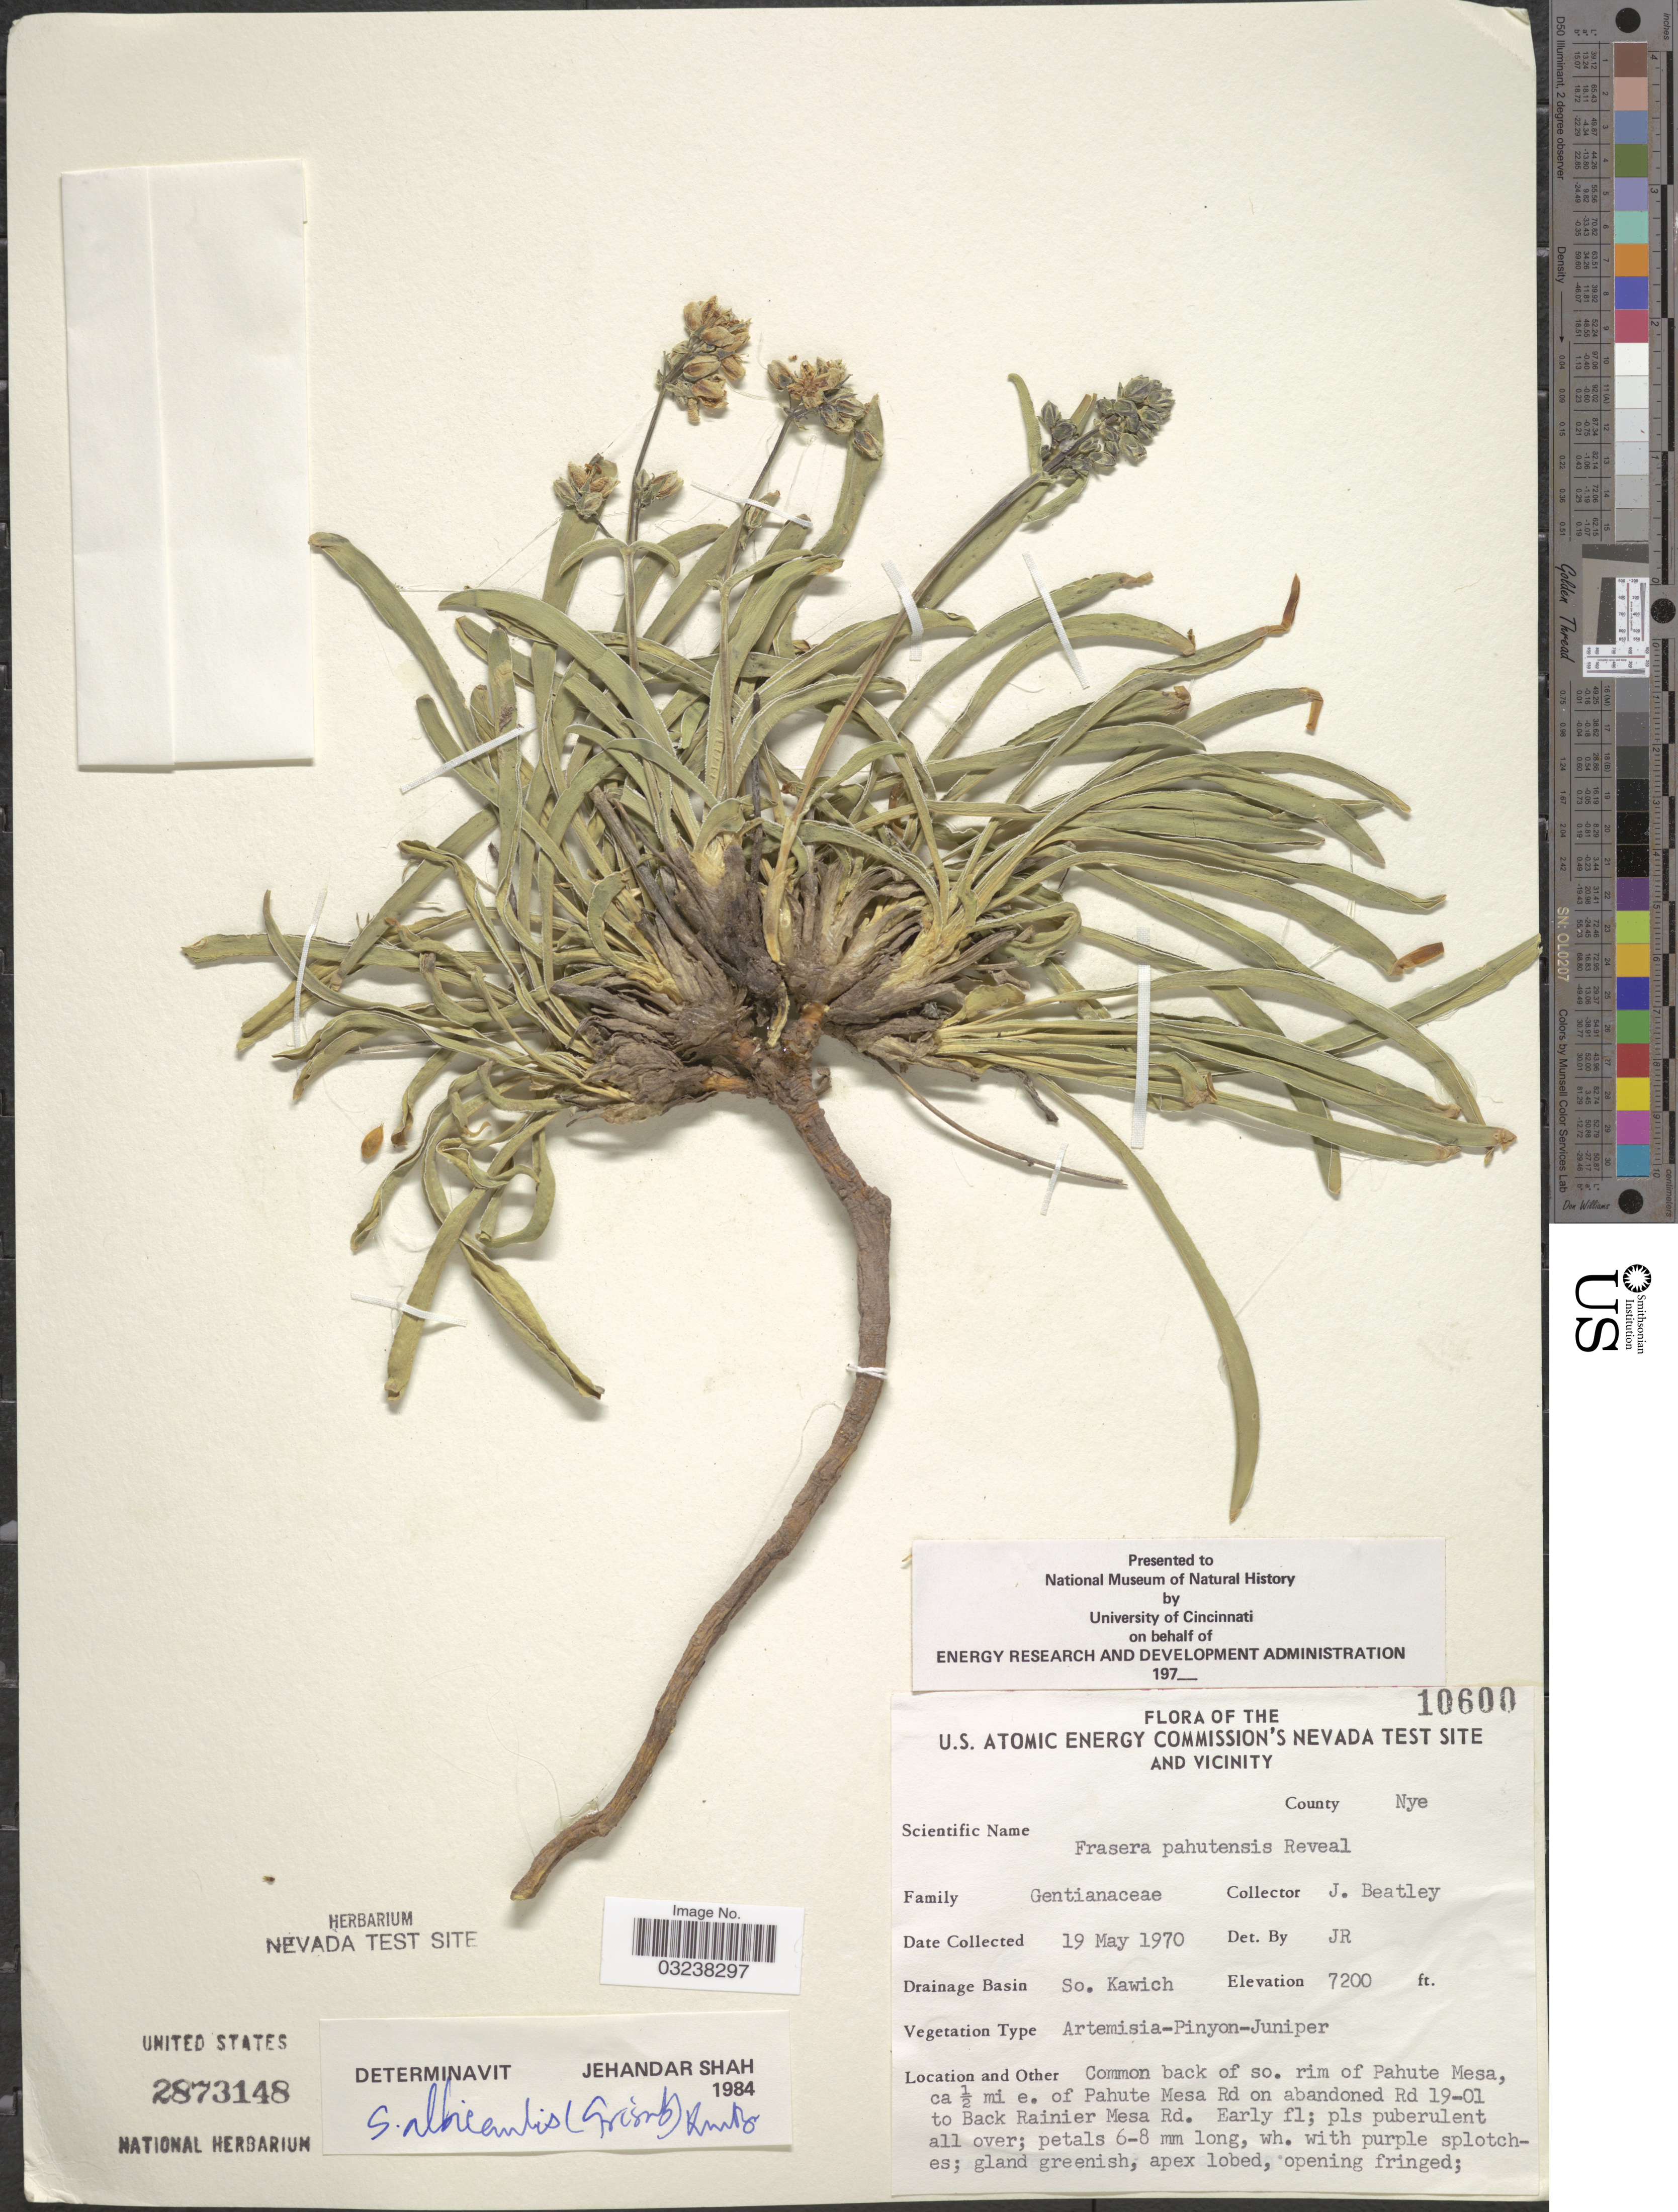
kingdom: Plantae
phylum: Tracheophyta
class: Magnoliopsida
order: Gentianales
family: Gentianaceae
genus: Swertia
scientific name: Swertia albicaulis var. albicaulis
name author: (Griseb.) Douglas ex Kuntze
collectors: J. C. Beatley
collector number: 10600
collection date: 1970-05-19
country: United States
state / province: Nevada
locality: The U. S. Atomic Energy Commission's Nevada Test Site and Vicinity. County Nye. Drainage Basin So. Kawich. Common back of so. rim of Pahute Mesa, ca ½ mi e. of Pahute Mesa Rd on abandoned Rd 19-01 to Back Rainier Mesa Rd.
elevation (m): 2195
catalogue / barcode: US 2873148